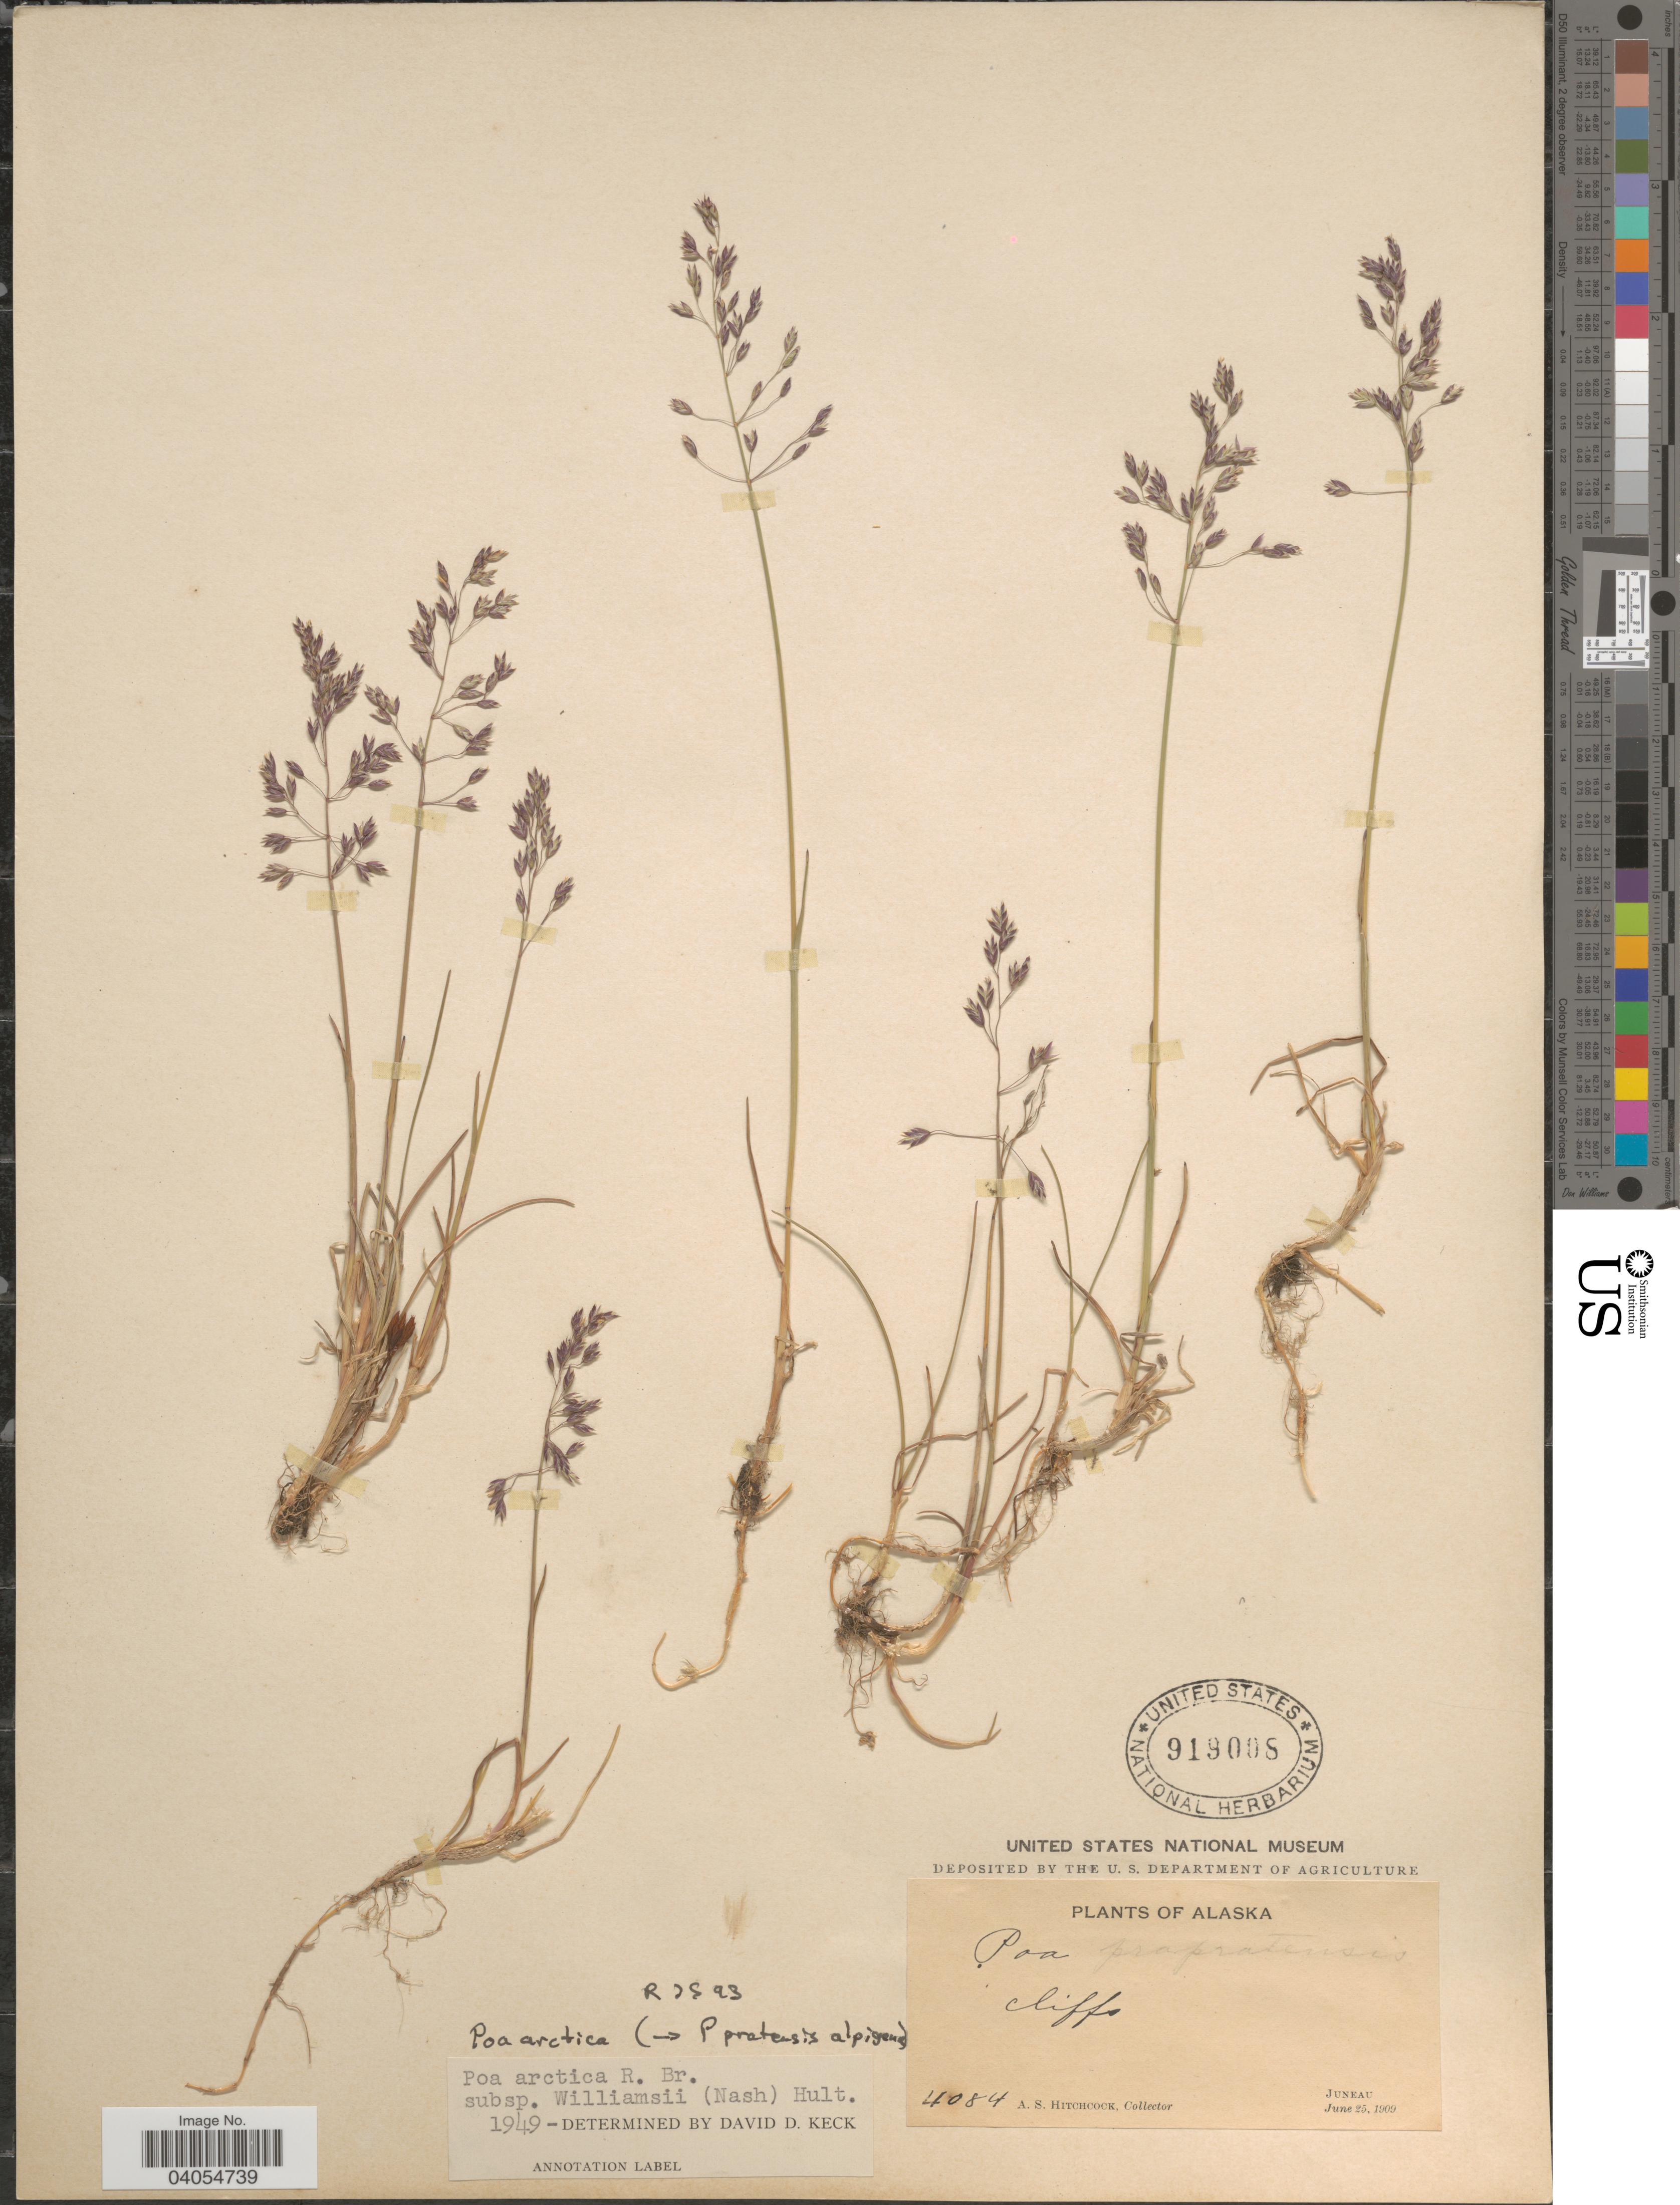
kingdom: Plantae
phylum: Tracheophyta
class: Liliopsida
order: Poales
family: Poaceae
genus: Poa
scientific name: Poa arctica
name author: R. Br.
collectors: A. S. Hitchcock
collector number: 4084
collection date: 1909-06-25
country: United States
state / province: Alaska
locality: Juneau.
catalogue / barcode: US 919008